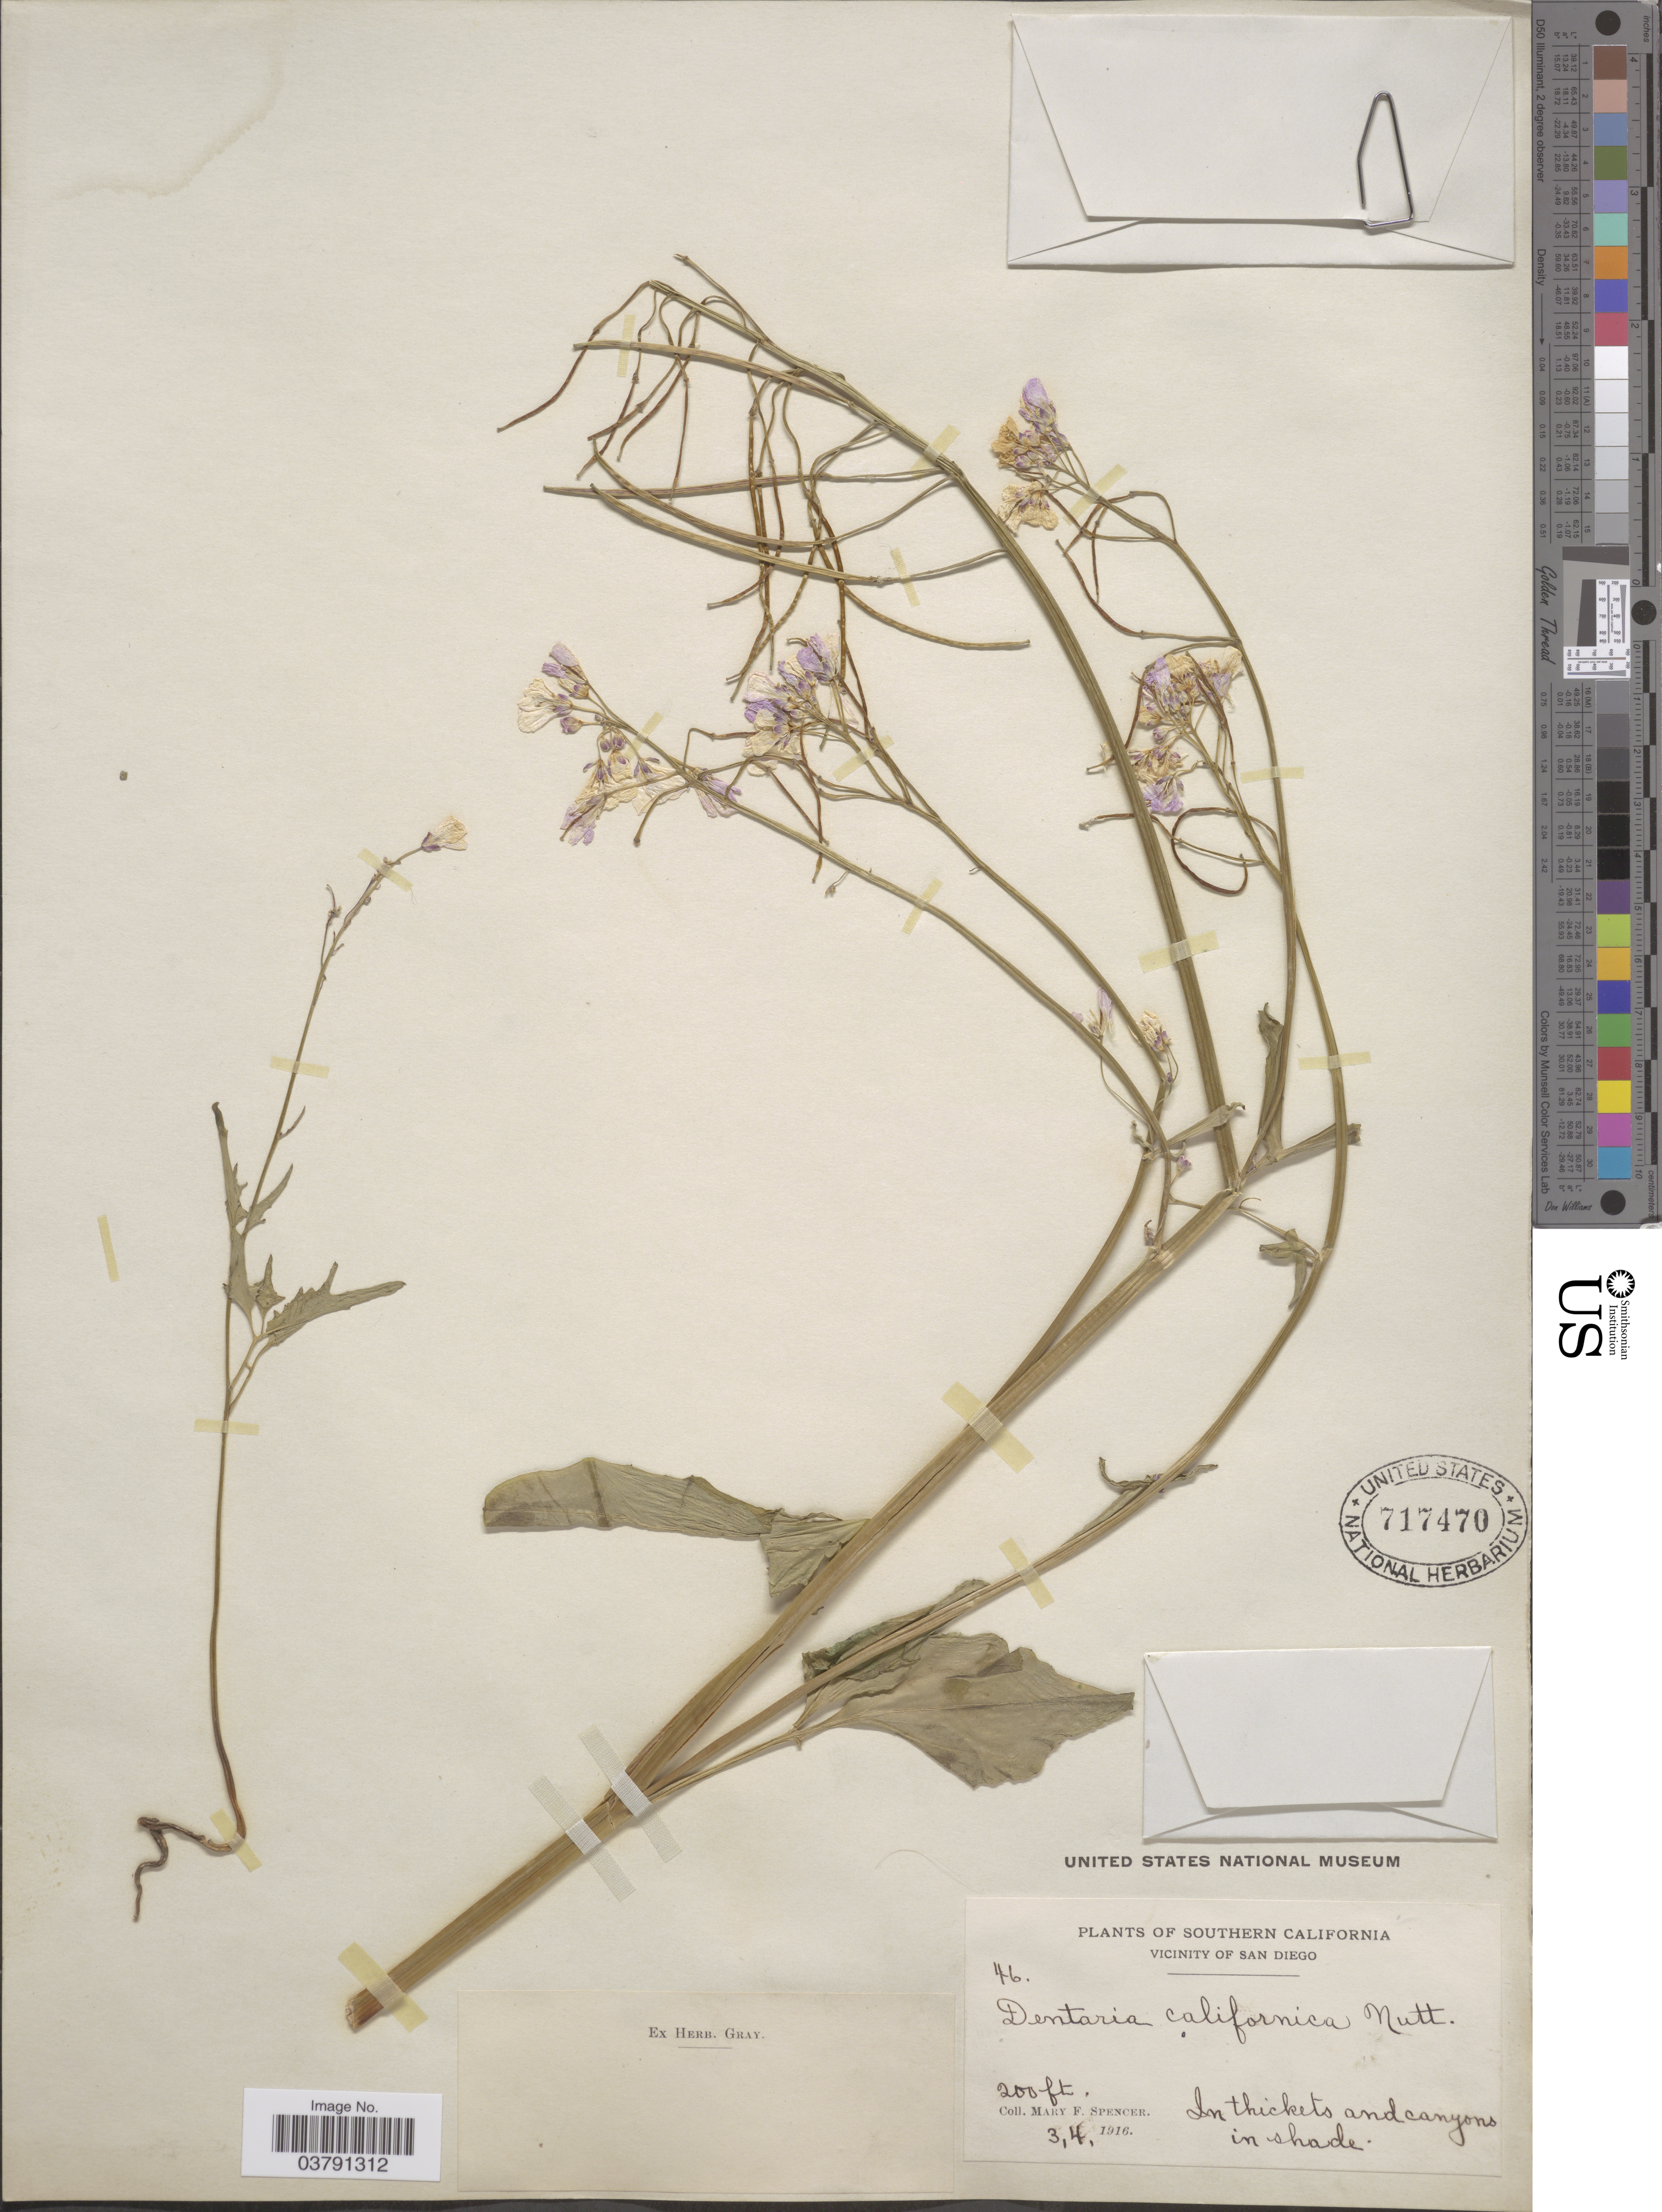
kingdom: Plantae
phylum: Tracheophyta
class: Magnoliopsida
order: Brassicales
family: Brassicaceae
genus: Dentaria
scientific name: Dentaria californica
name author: Nutt.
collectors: M. Spencer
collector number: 46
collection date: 1916-03-04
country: United States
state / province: California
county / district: San Diego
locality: Southern California. Vicinity of San Diego. In thickets and canyons in shade.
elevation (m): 61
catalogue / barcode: US 717470